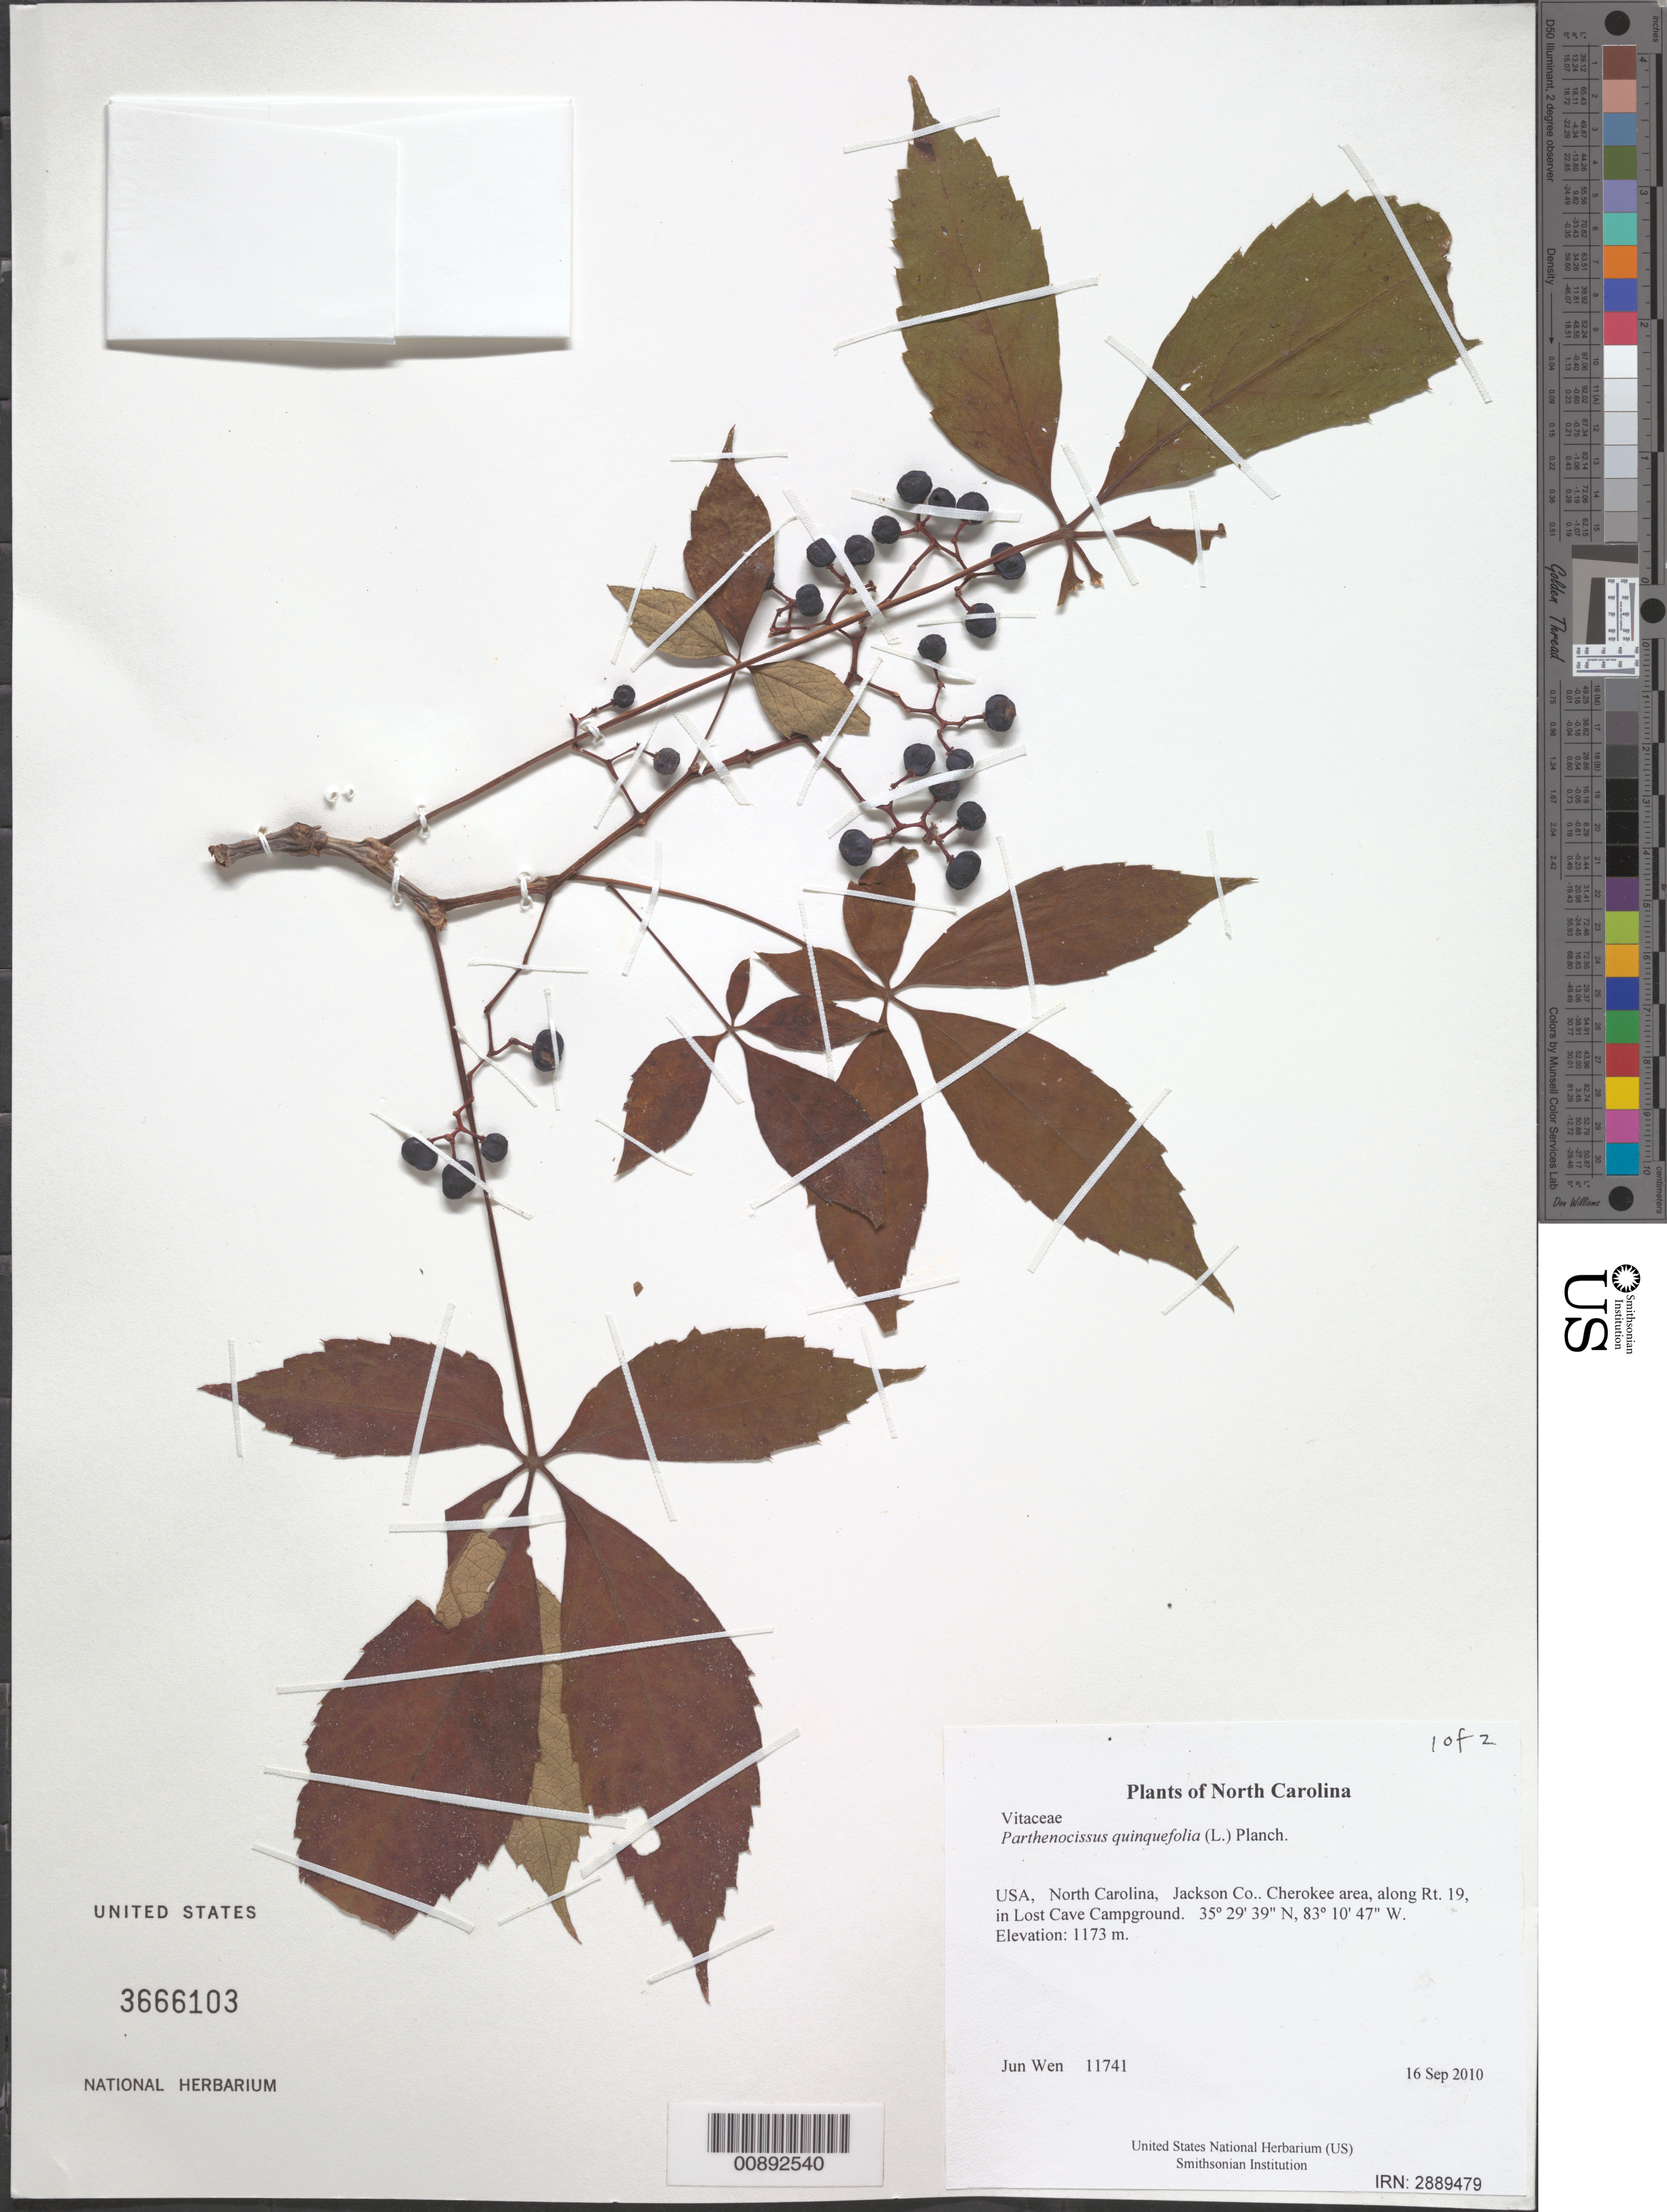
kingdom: Plantae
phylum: Tracheophyta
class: Magnoliopsida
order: Vitales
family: Vitaceae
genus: Parthenocissus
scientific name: Parthenocissus quinquefolia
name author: (L.) Planch.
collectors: J. Wen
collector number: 11741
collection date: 2010-09-16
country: United States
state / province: North Carolina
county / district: Jackson Co.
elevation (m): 1173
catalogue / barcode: US 3666103